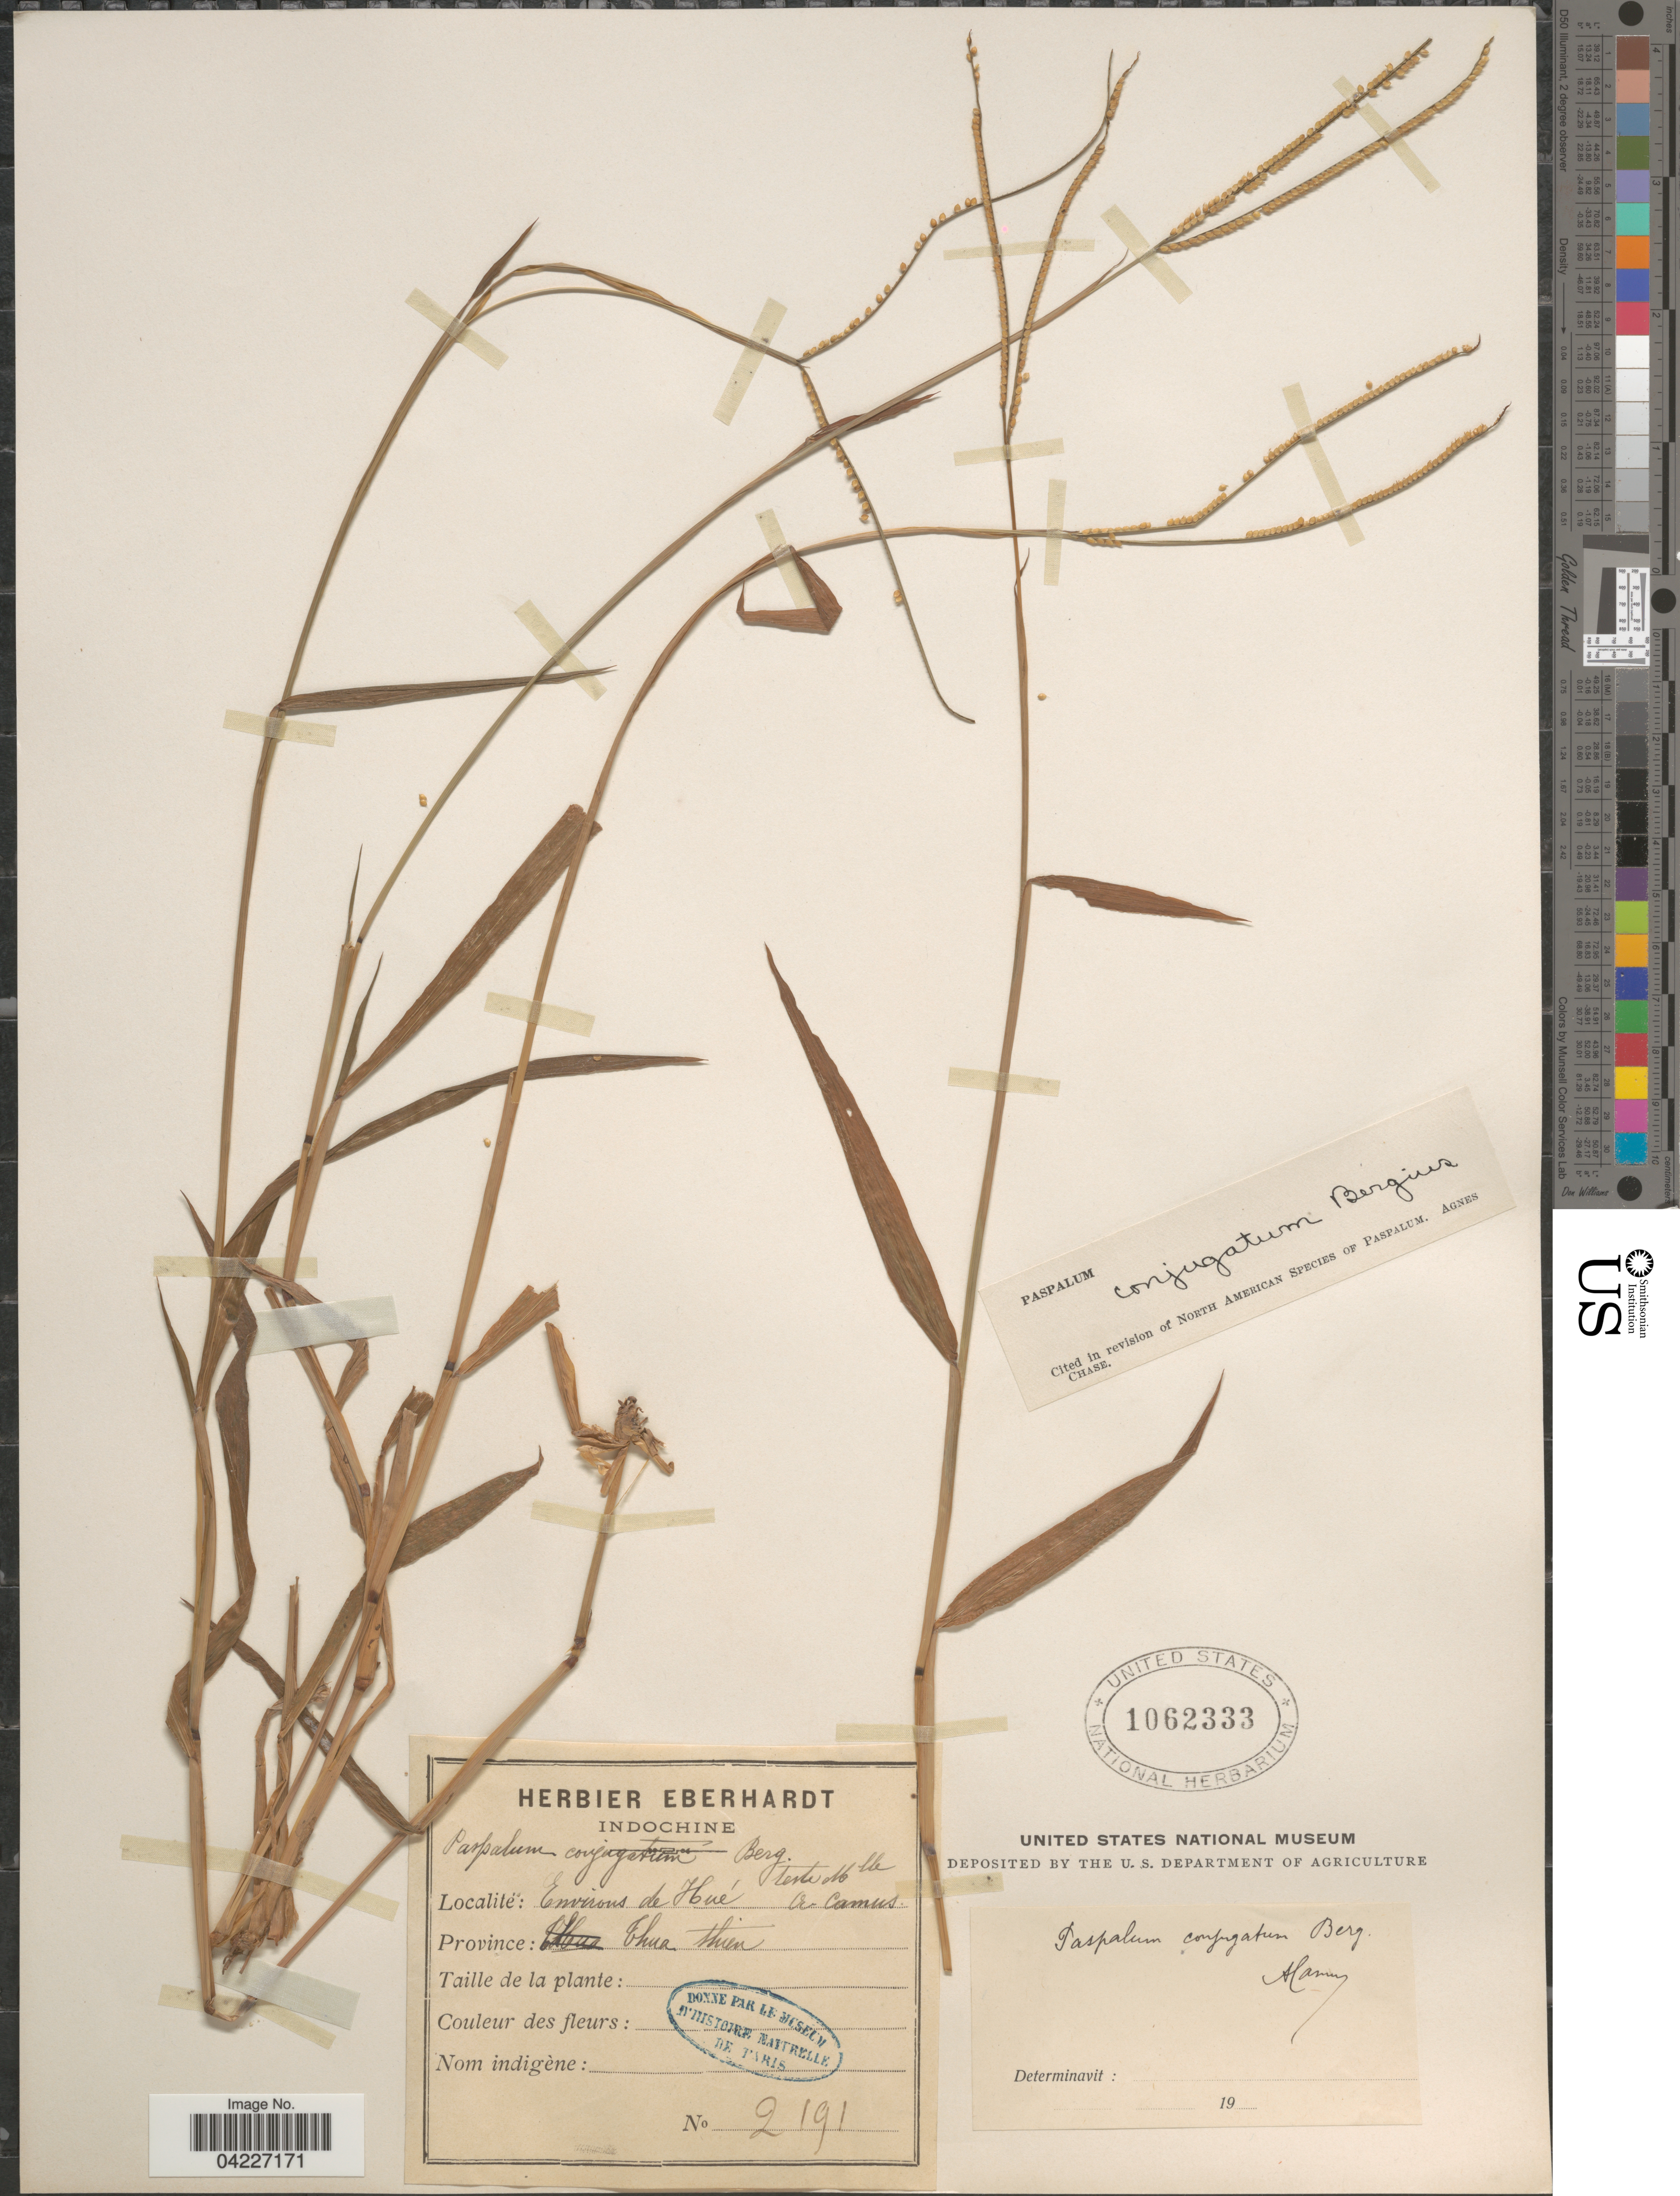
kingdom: Plantae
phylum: Tracheophyta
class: Liliopsida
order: Poales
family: Poaceae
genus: Paspalum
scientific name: Paspalum conjugatum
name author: P.J. Bergius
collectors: ex herb. Eberhardt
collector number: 2191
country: Vietnam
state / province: Thua Thien-Hue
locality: Environs de Hué.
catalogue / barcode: US 1062333